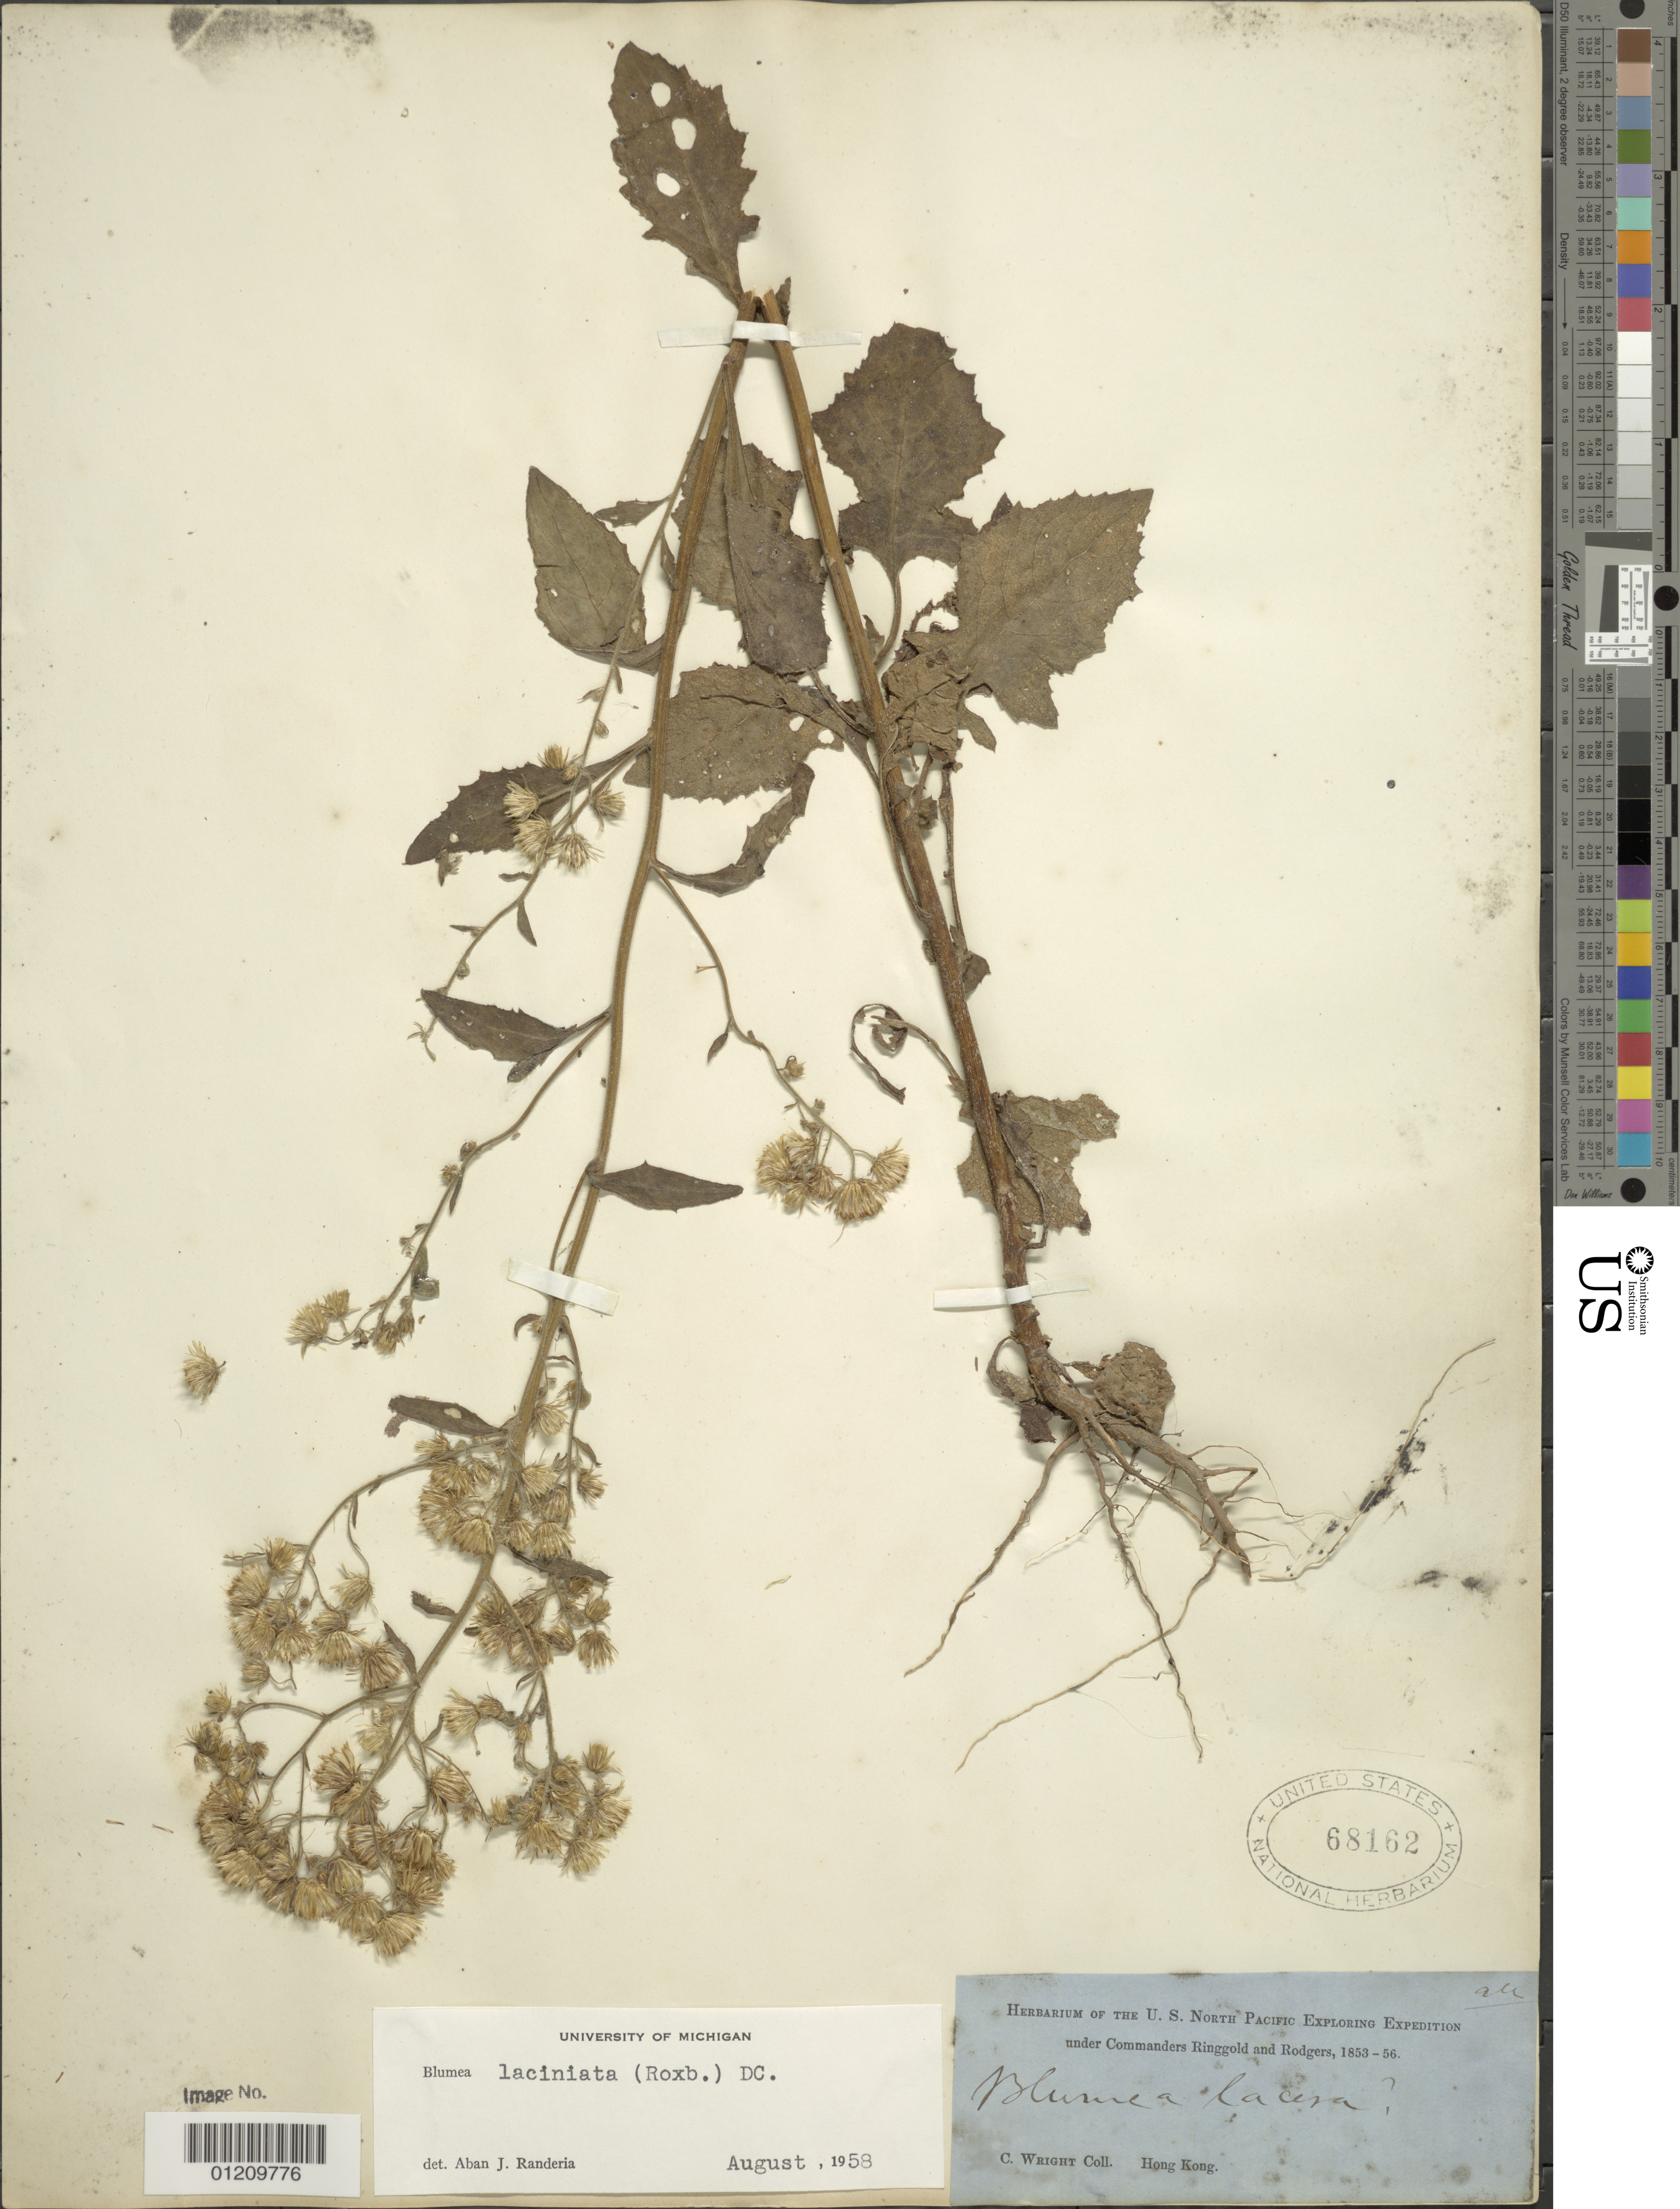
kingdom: Plantae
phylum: Tracheophyta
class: Magnoliopsida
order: Asterales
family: Asteraceae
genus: Blumea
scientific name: Blumea laciniata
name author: (Roxb.) DC.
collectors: C. Wright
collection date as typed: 1853 to -- -- 1856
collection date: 1853/1856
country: China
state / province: Hong Kong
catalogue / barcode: US 68162